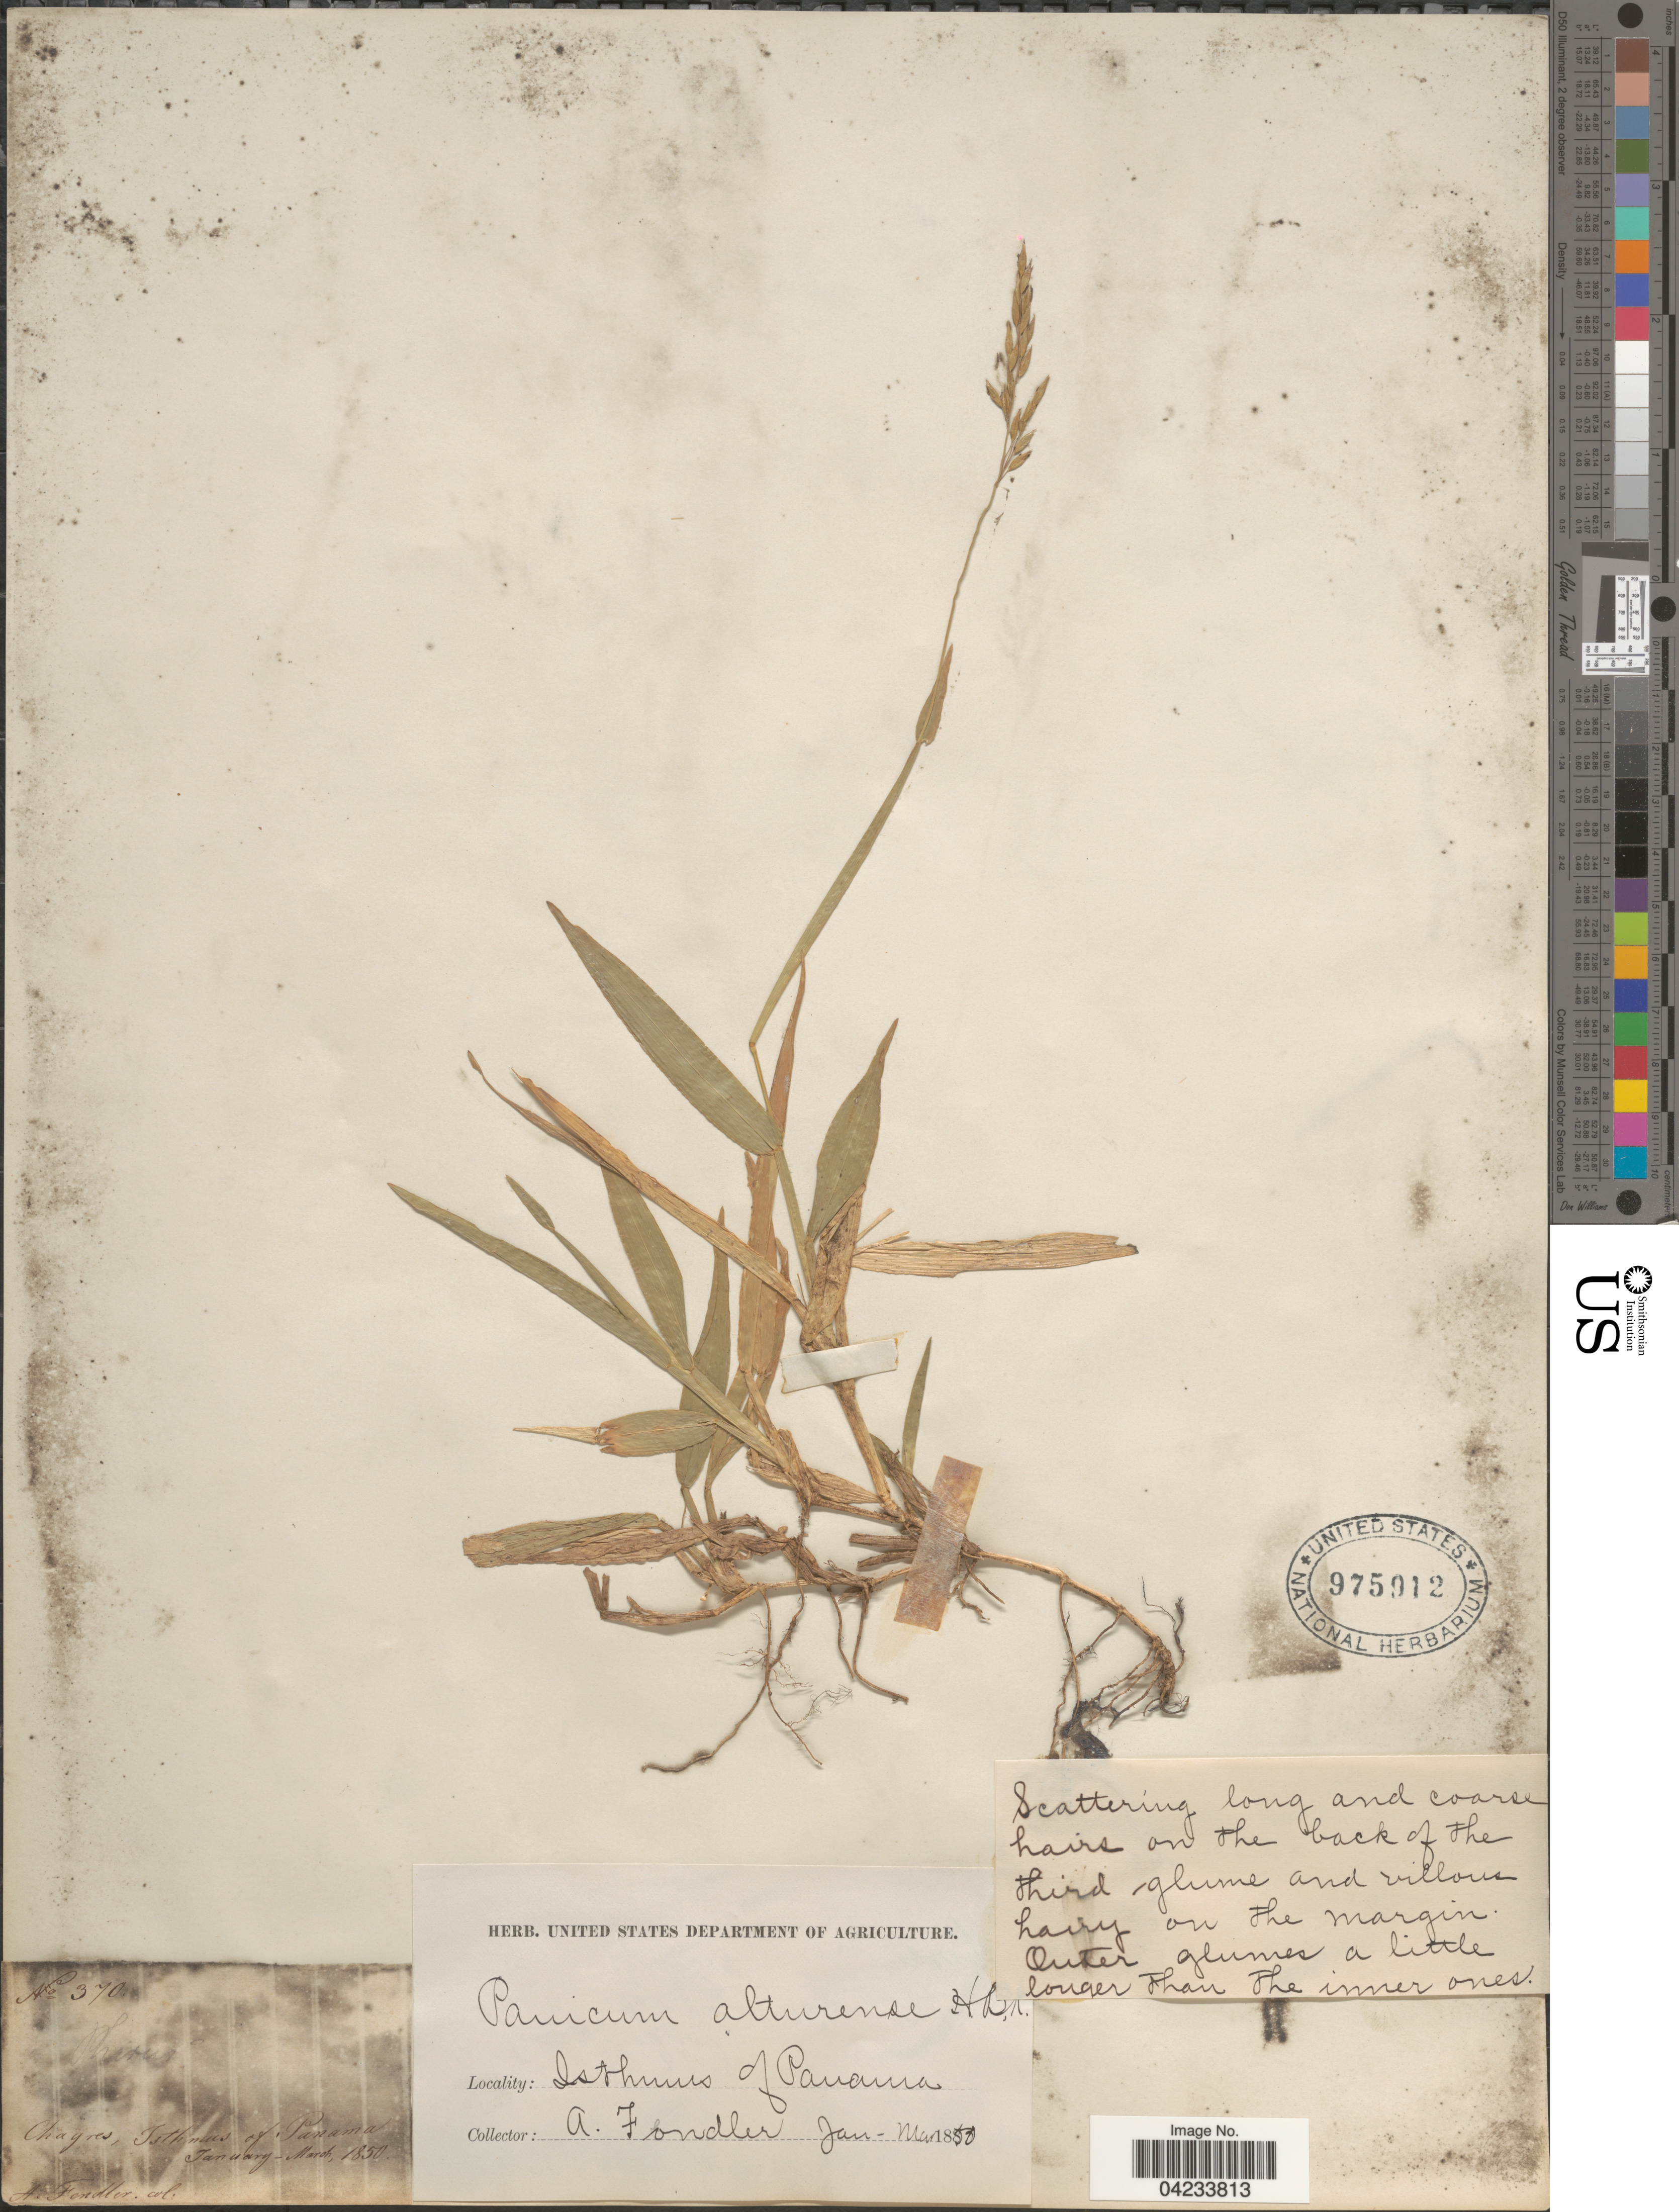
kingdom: Plantae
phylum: Tracheophyta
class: Liliopsida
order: Poales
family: Poaceae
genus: Homolepis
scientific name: Homolepis aturensis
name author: (Kunth) Chase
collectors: A. Fondler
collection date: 1850-01/1850-03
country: Panama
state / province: Panamá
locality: Isthmus of Panama.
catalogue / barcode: US 975912